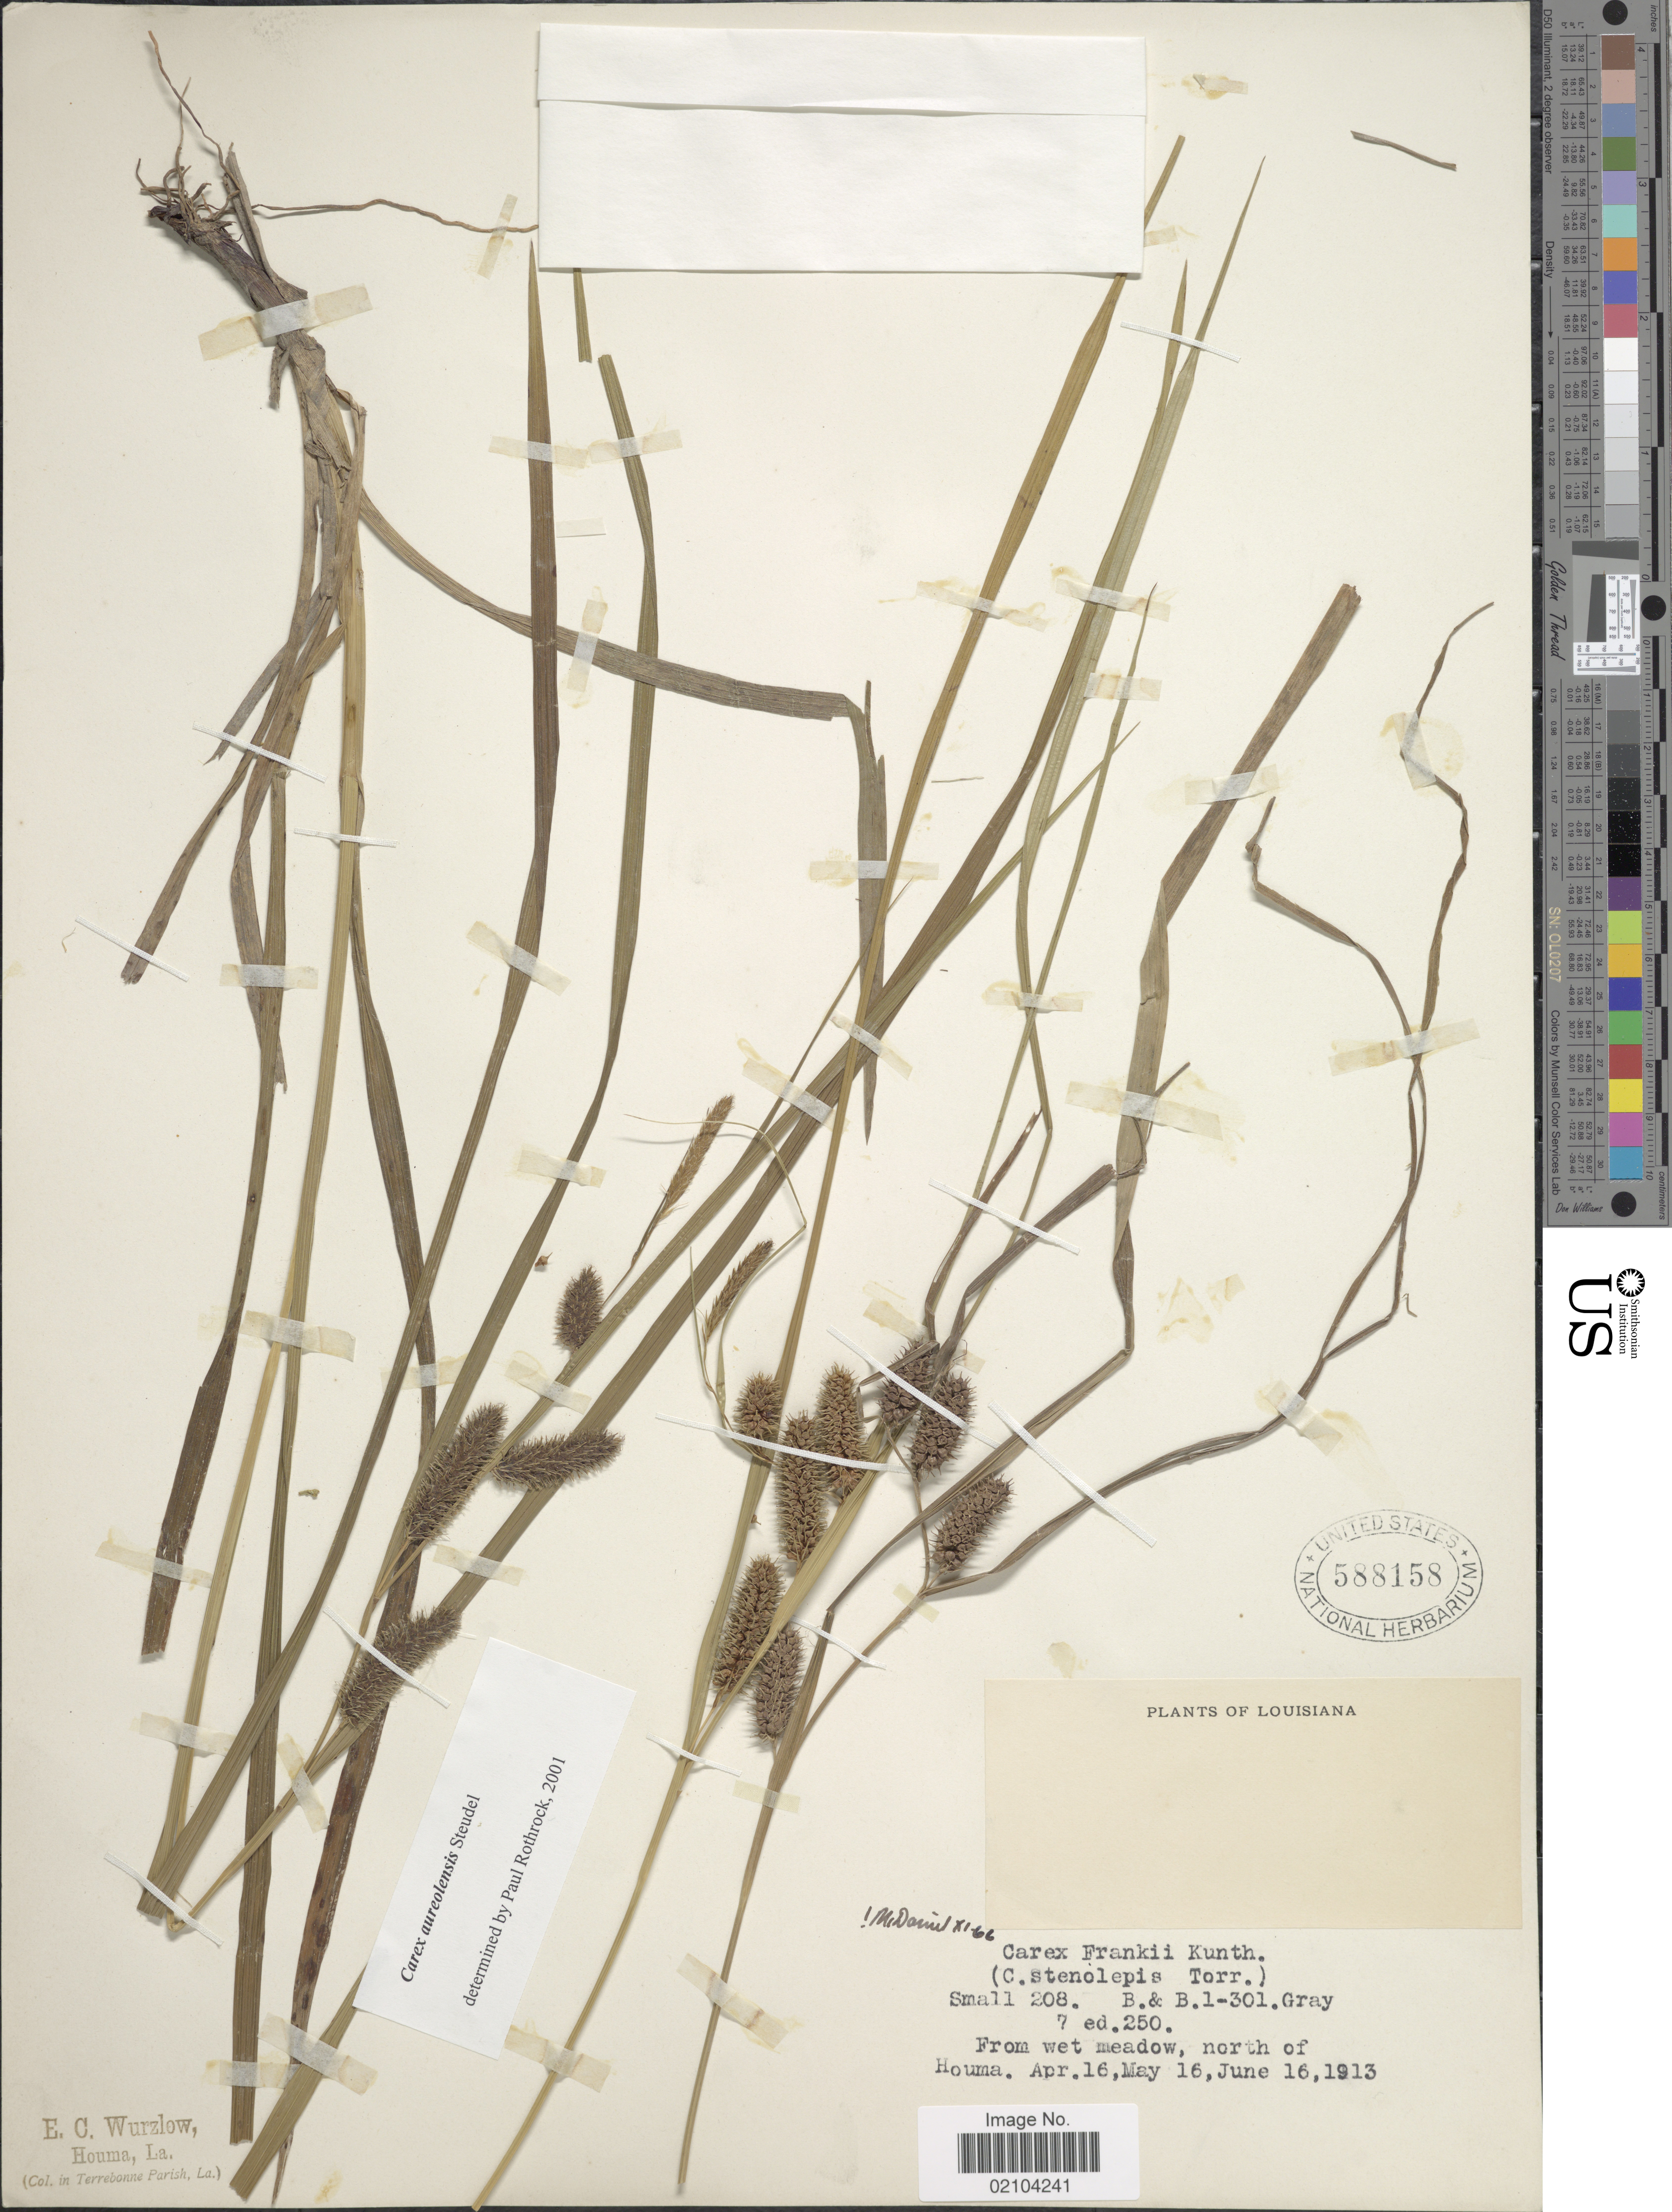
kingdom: Plantae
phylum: Tracheophyta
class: Liliopsida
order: Poales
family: Cyperaceae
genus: Carex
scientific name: Carex aureolensis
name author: Steud.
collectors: E. Wurzlow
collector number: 208?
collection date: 1913-04-16/1913-06-16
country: United States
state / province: Louisiana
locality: From wet meadow, north of Houma. In Terrebonne Parish.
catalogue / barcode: US 588158